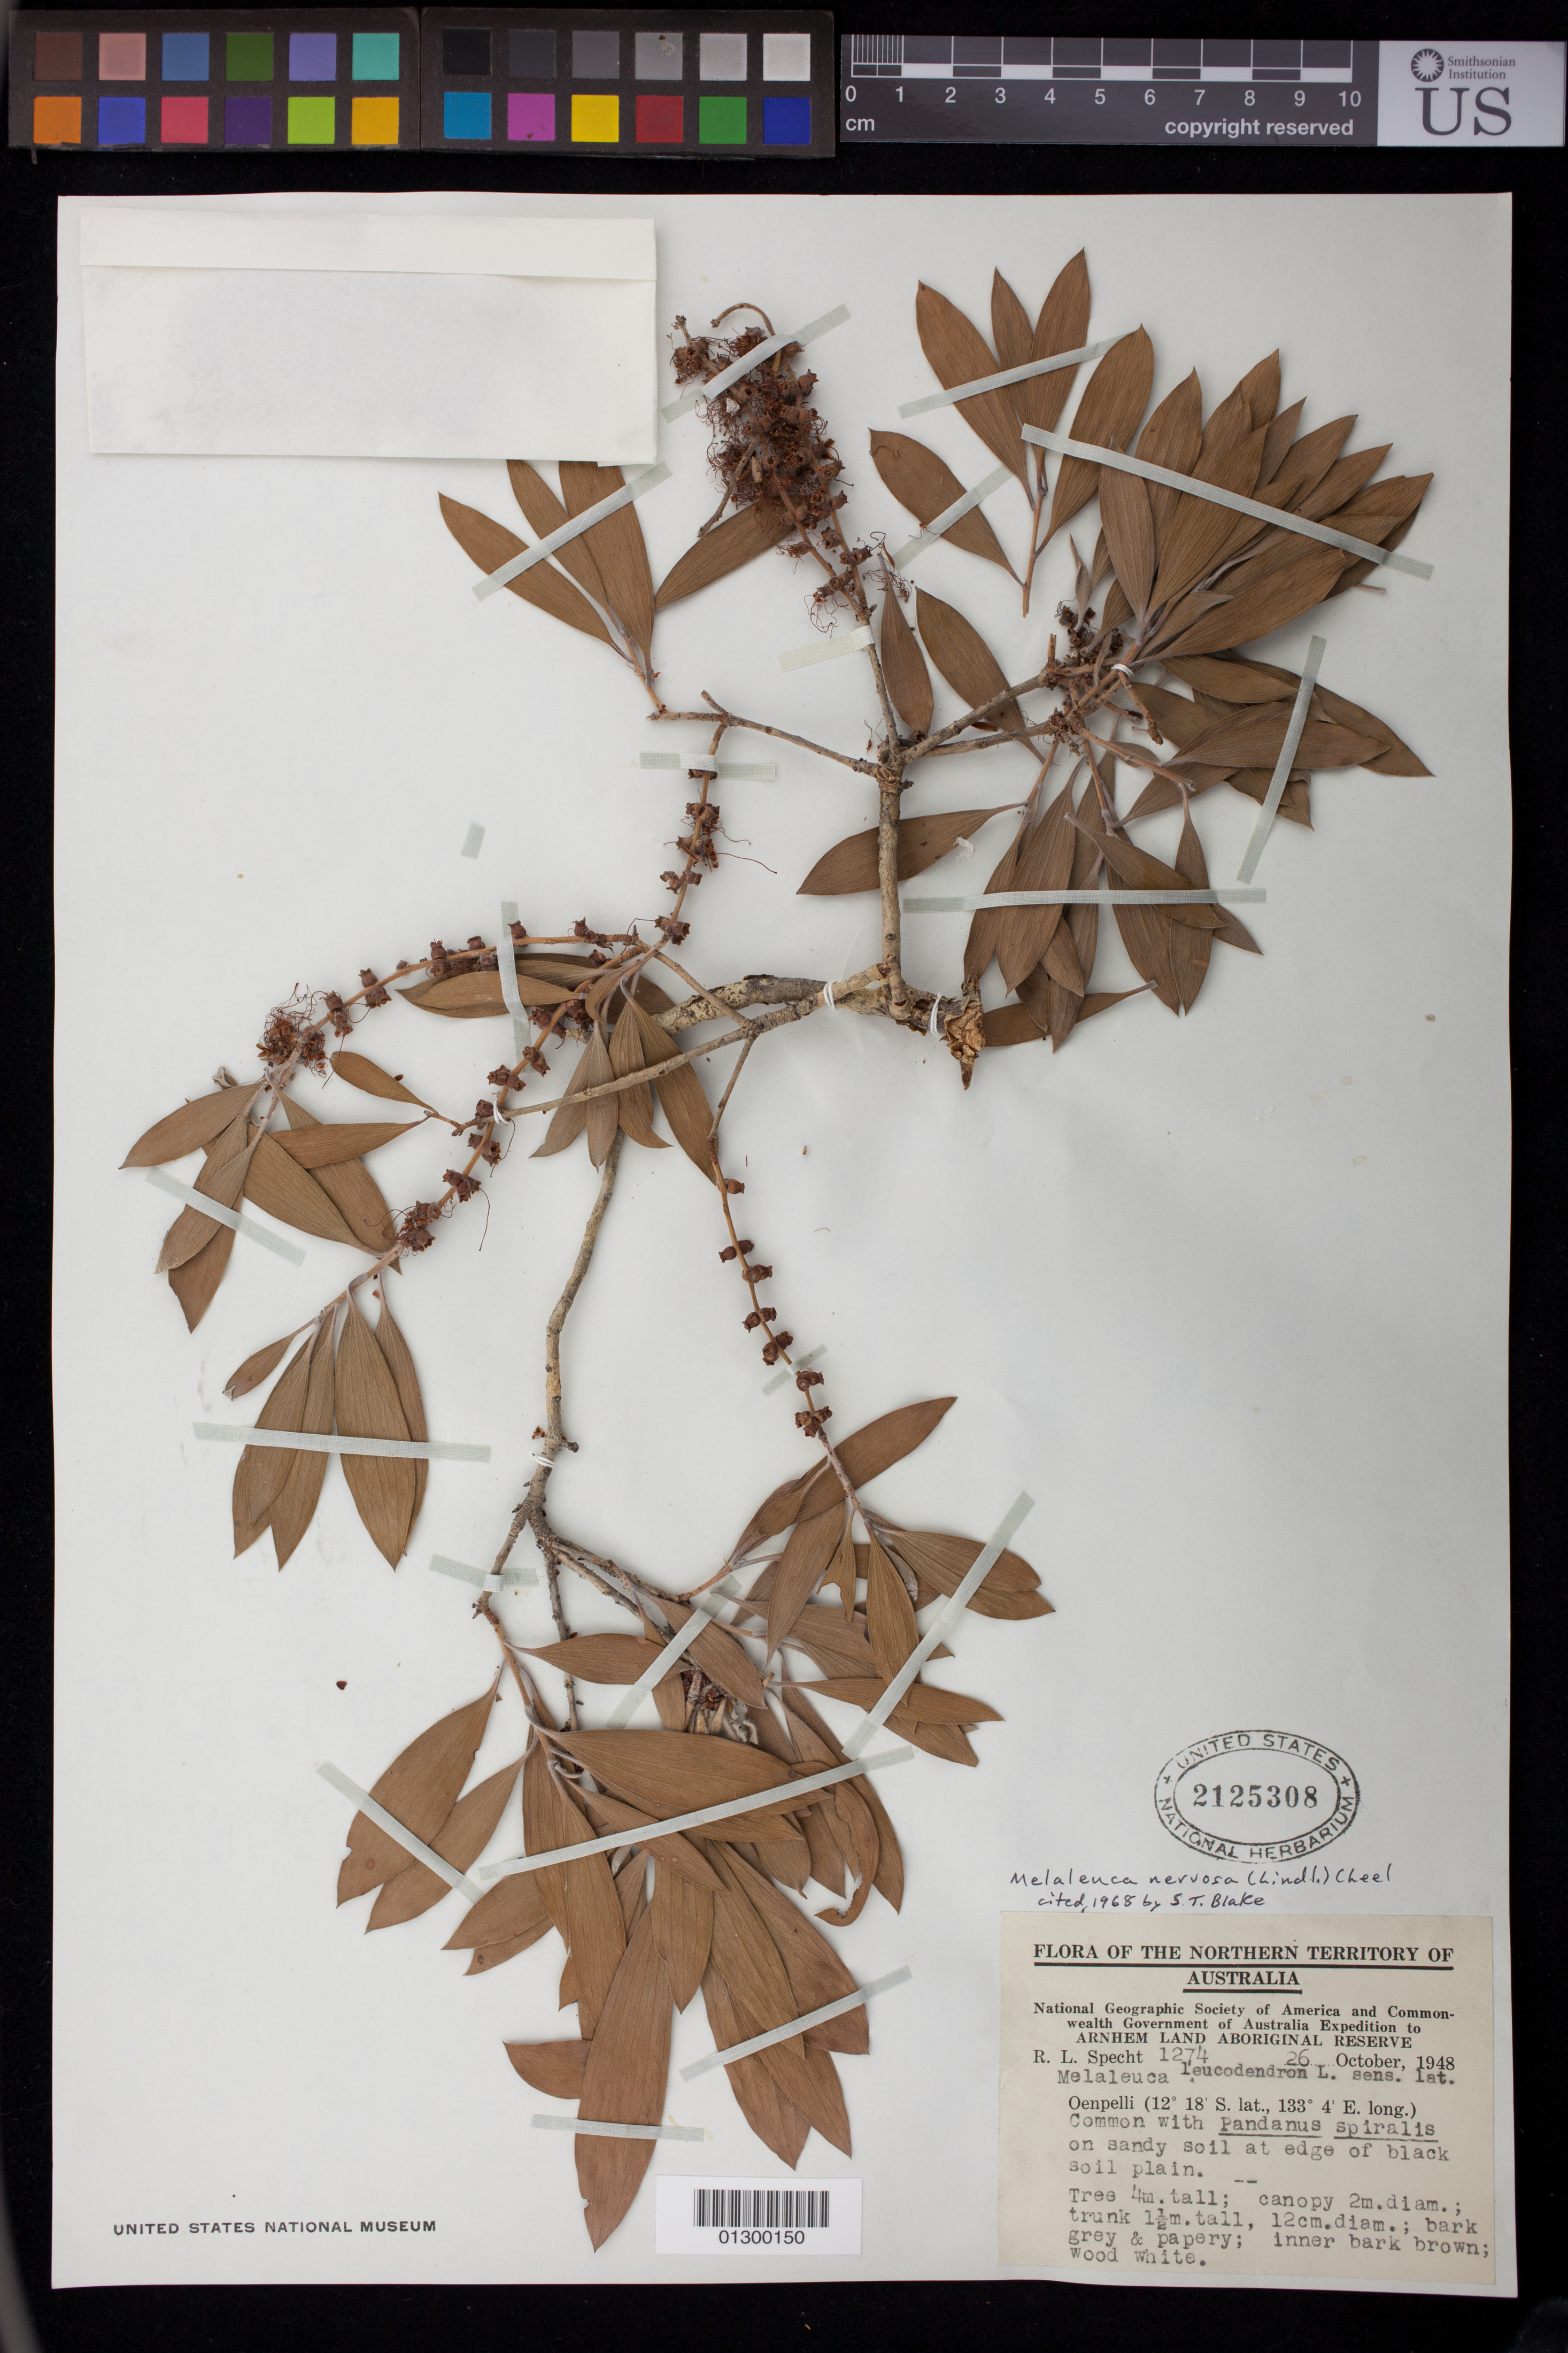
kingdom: Plantae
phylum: Tracheophyta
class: Magnoliopsida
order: Myrtales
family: Myrtaceae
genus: Melaleuca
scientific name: Melaleuca nervosa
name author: (Lindl.) Cheel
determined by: Blake, S. T.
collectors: R. L. Specht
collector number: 1274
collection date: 1948-10-26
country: Australia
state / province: Northern Territory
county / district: West Arnhem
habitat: Common with Pandanus spiralis on sandy soil at edge of black soil plain.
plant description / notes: Tree 4 m. tall; canopy 2 m. diam.; trunk 1.5 m. tall, 12 cm. diam.; bark grey and papery; inner bark brown; wood white.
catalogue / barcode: US 2125308